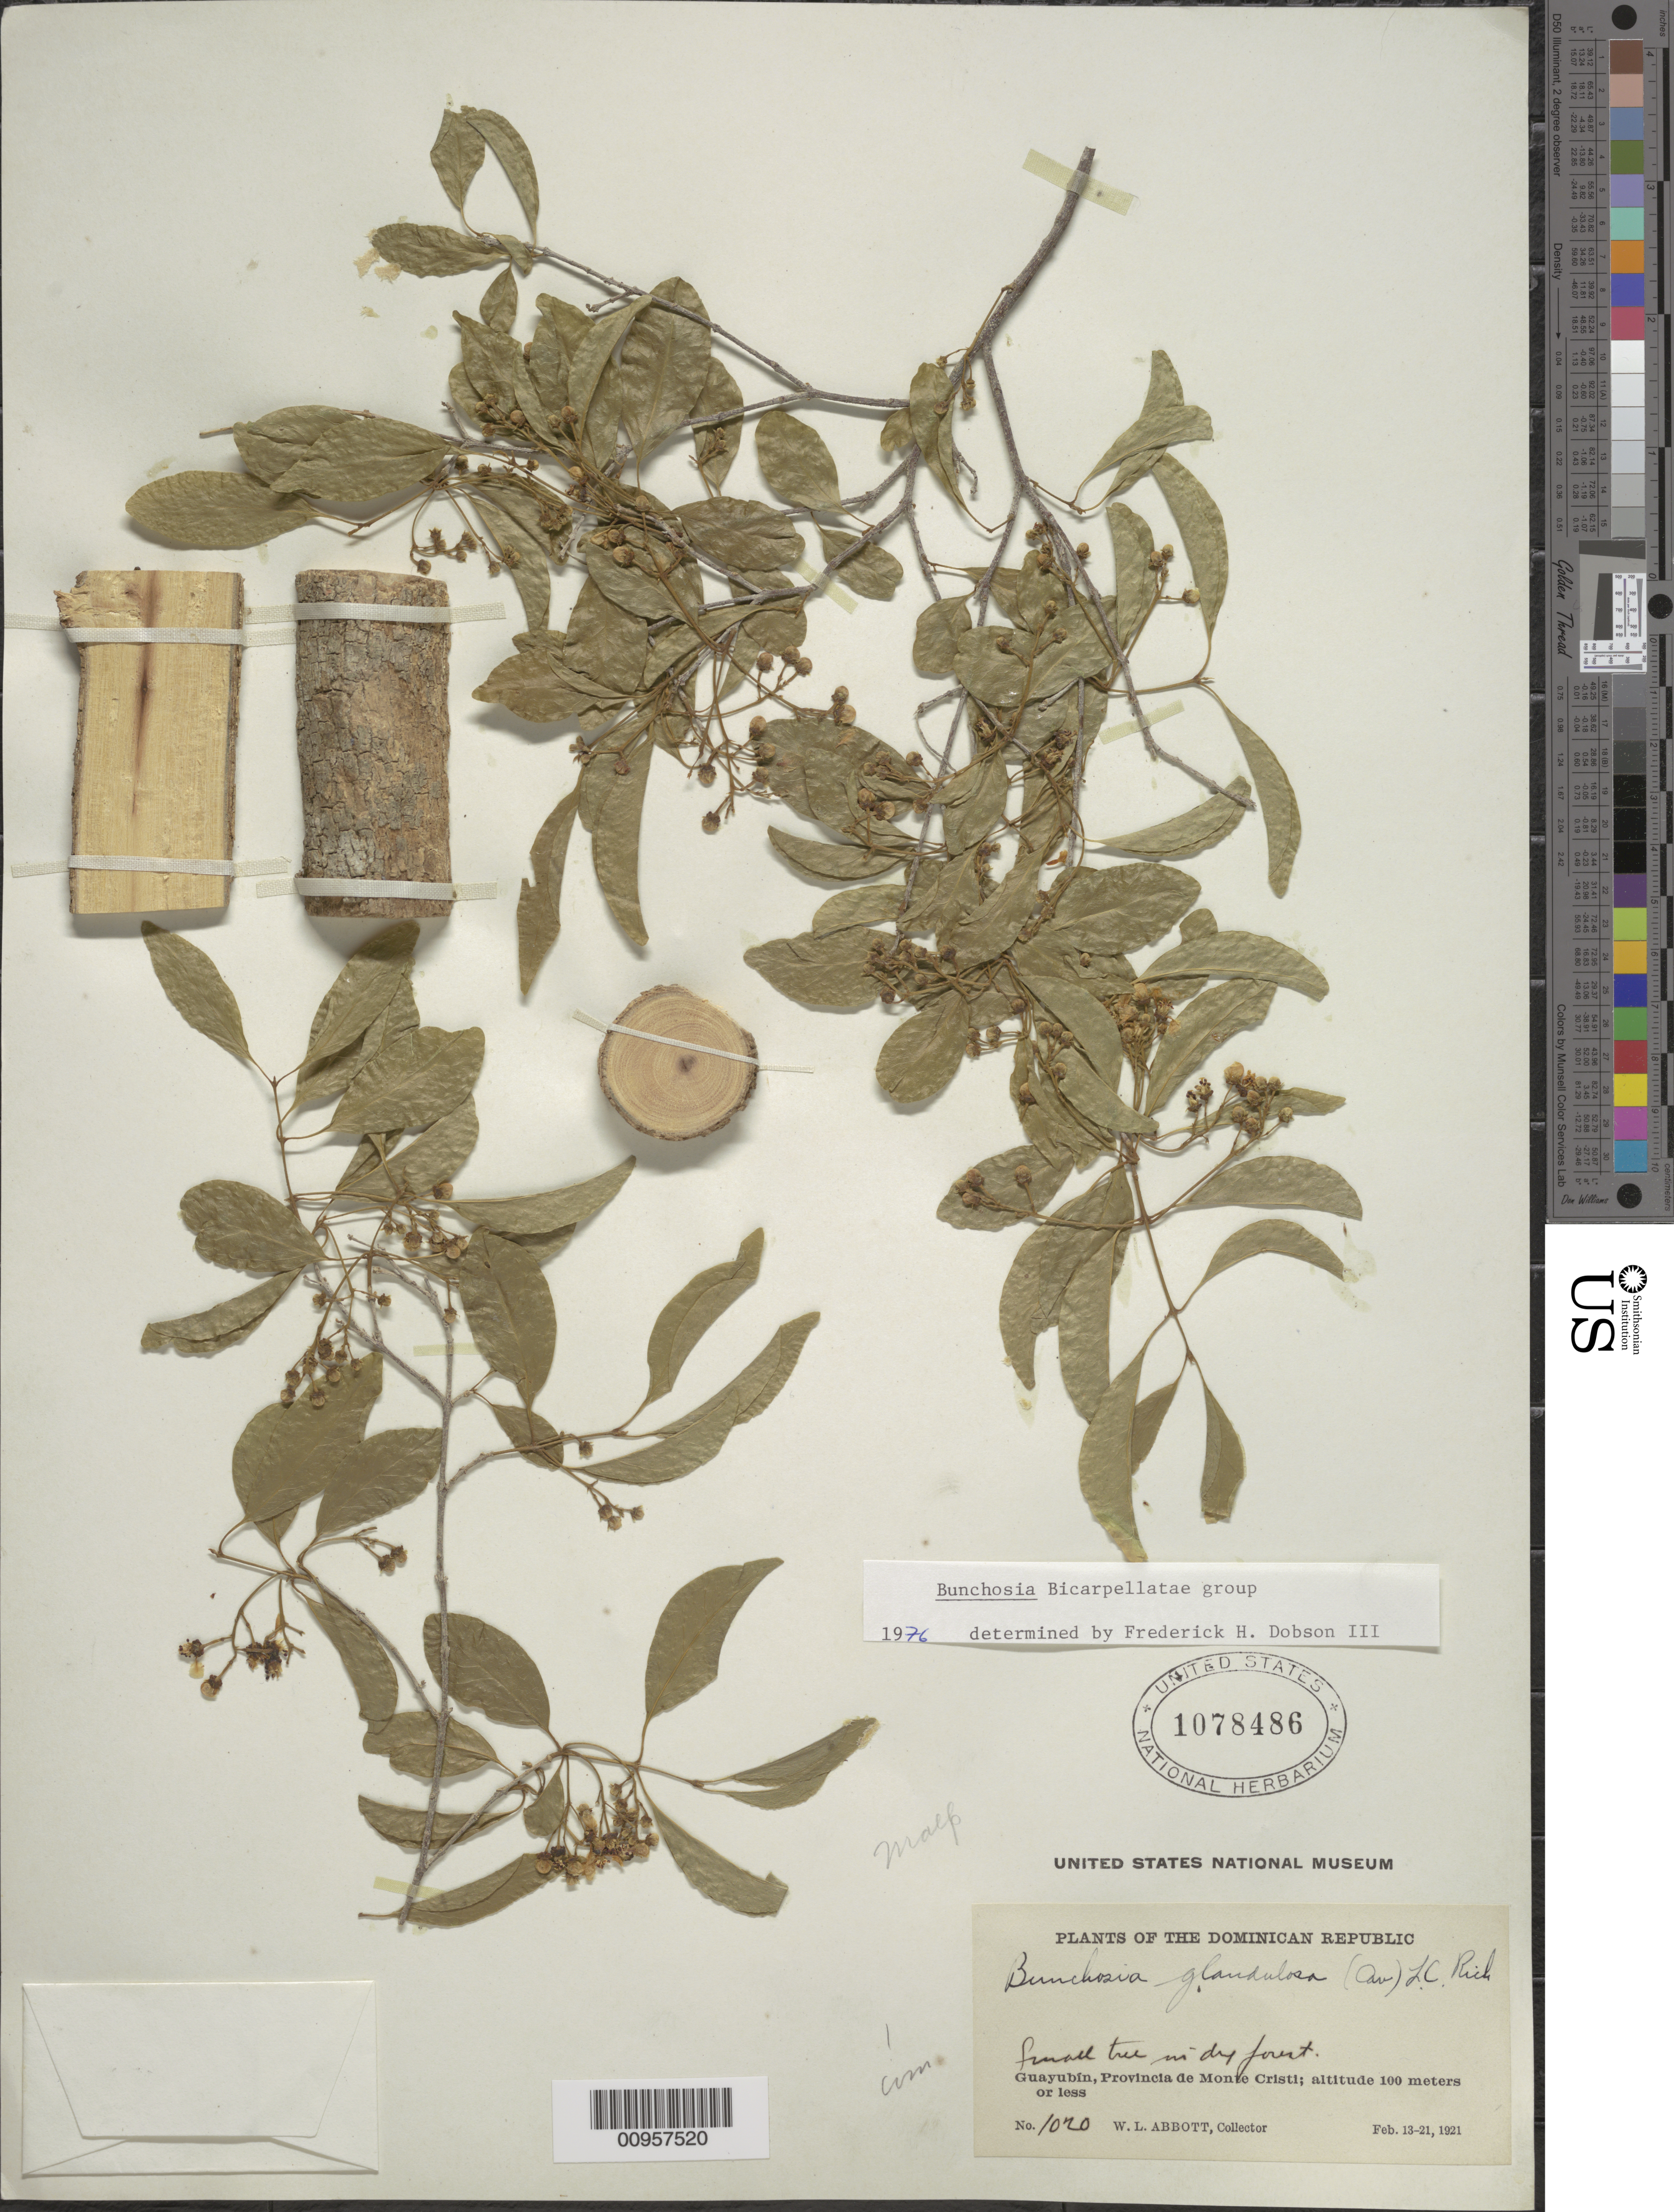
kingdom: Plantae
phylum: Tracheophyta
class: Magnoliopsida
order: Malpighiales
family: Malpighiaceae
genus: Bunchosia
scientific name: Bunchosia glandulosa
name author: (Cav.) DC.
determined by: Dobson, Frederick H.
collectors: W. L. Abbott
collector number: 1020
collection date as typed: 13 Feb 1921 to 21 Feb 1921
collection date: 1921-02-13/1921-02-21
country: Dominican Republic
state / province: Monte Cristi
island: Hispaniola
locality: Guayubín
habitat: In dry forest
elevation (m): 100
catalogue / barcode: US 1078486